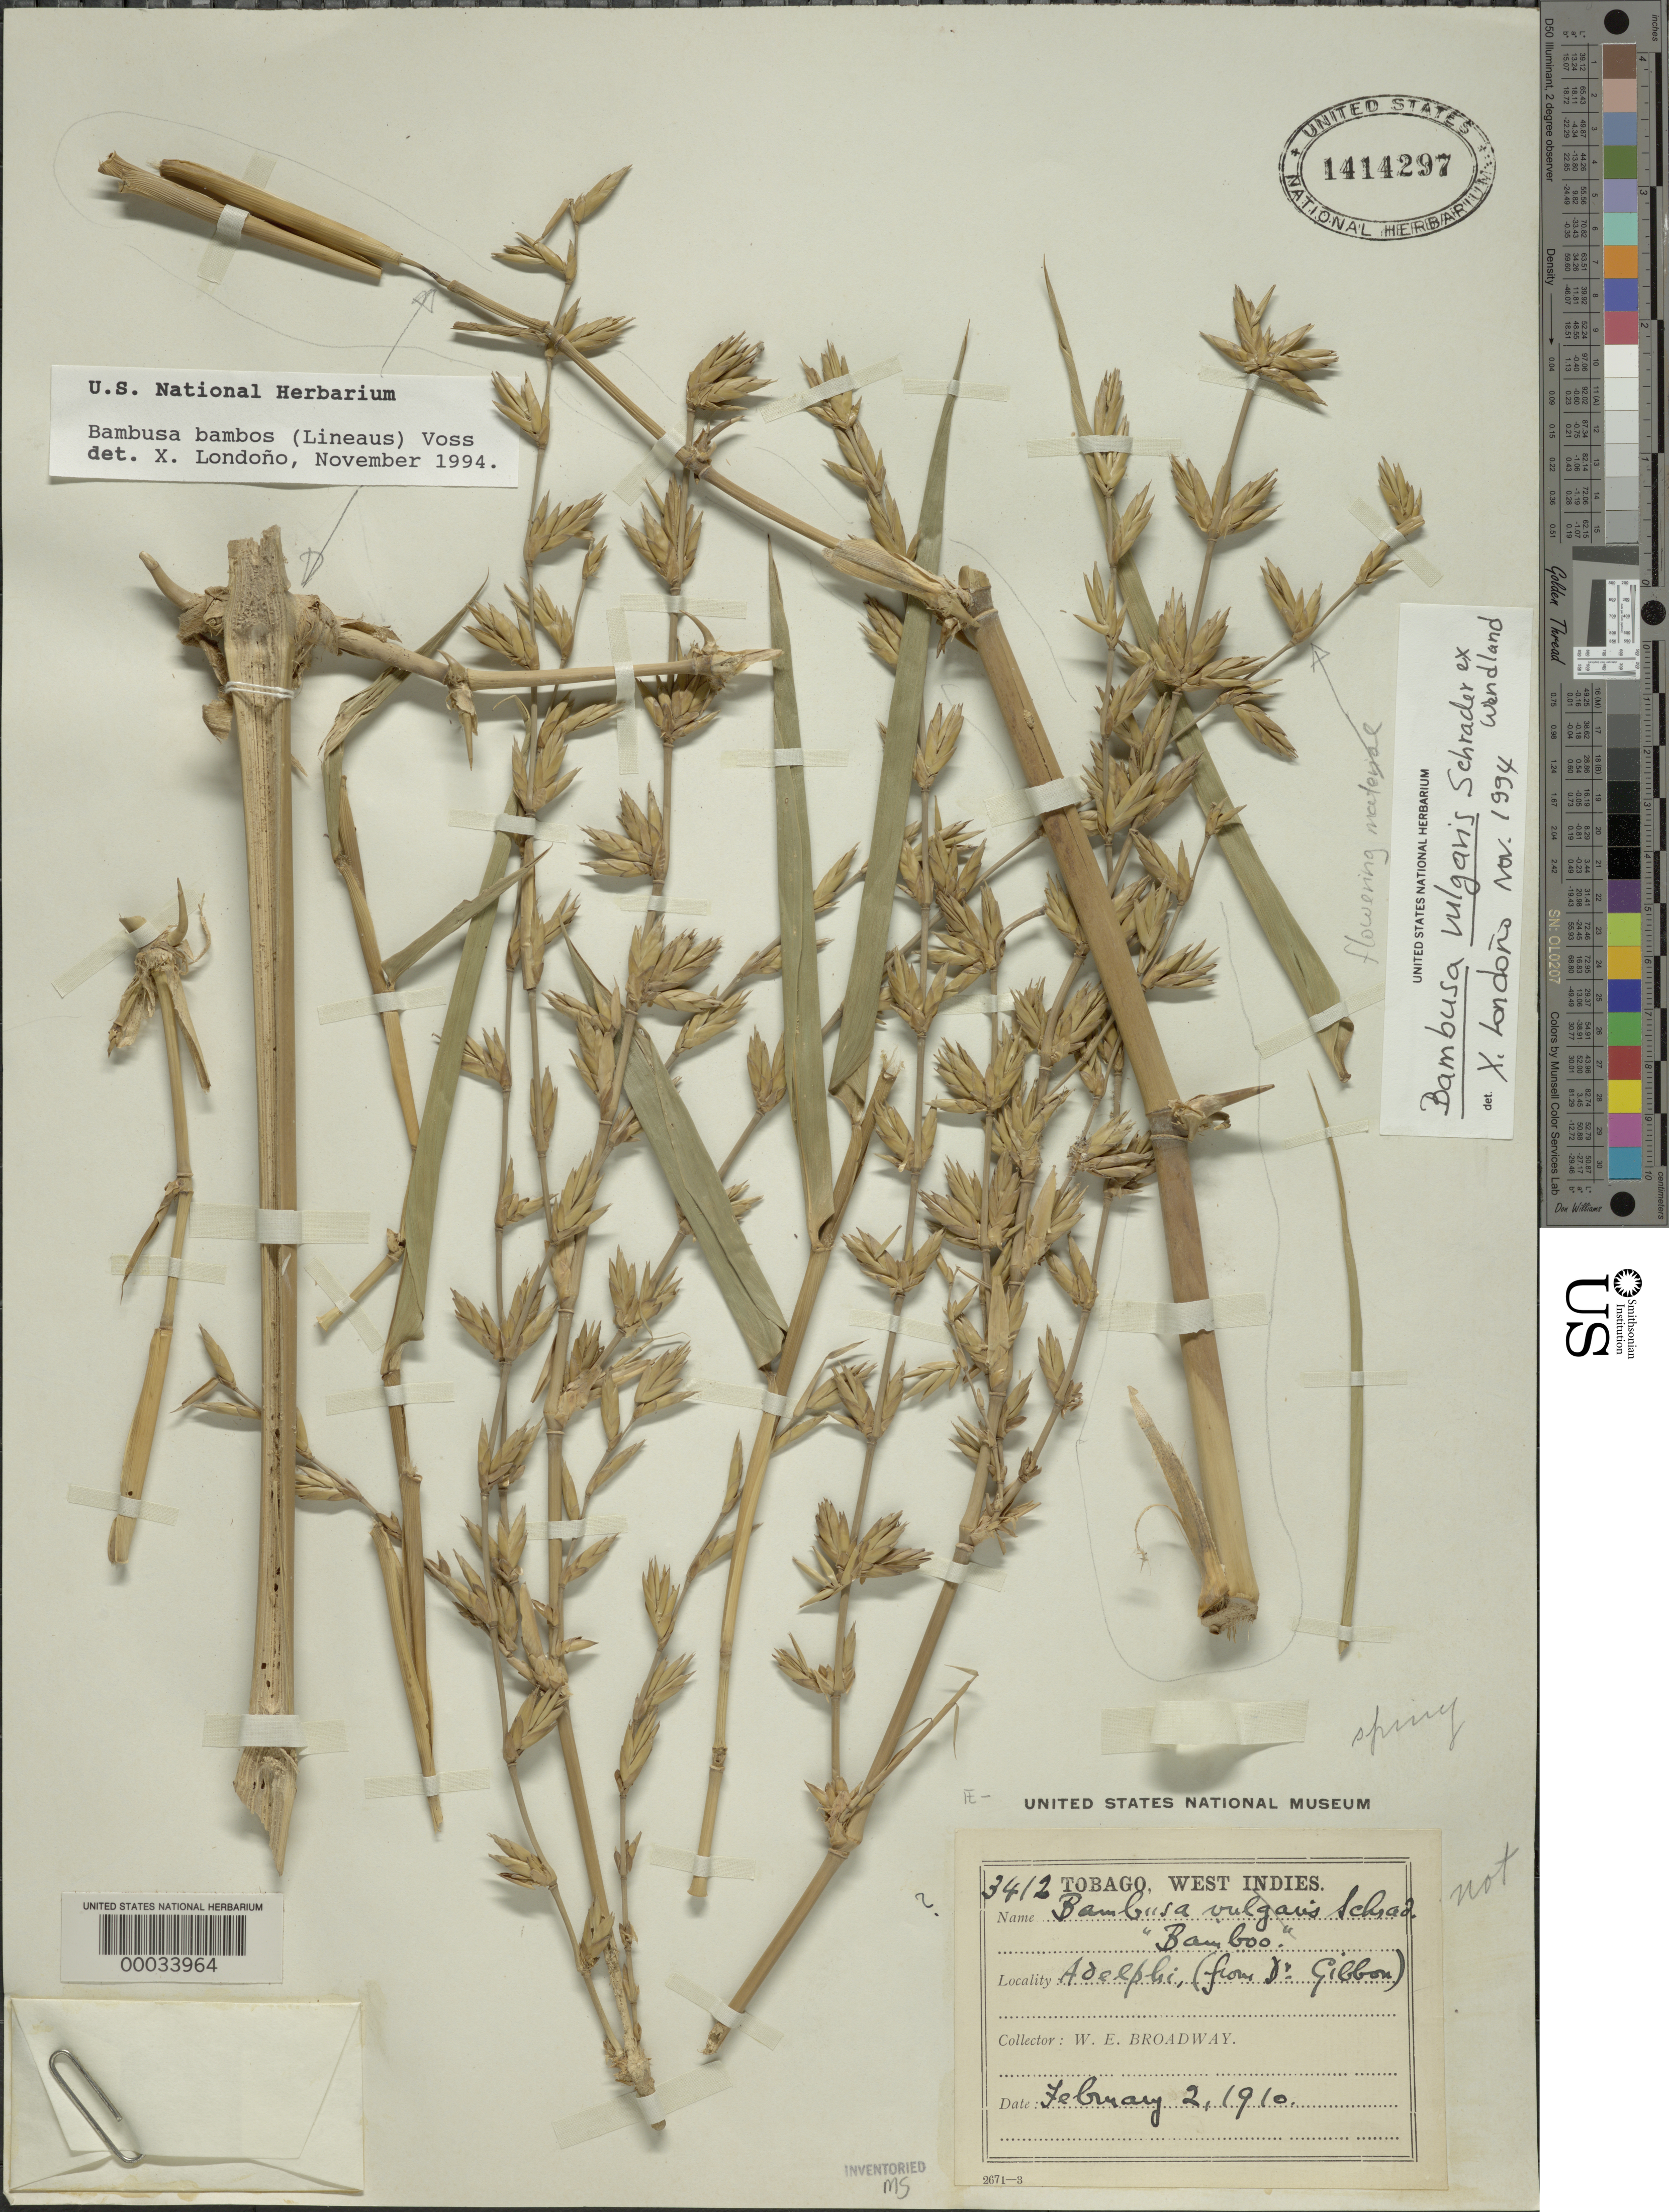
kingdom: Plantae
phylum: Tracheophyta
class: Liliopsida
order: Poales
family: Poaceae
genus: Bambusa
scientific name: Bambusa vulgaris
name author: Schrad. ex J.C. Wendl.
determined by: Londoño, X., (TULV), Jardin Botanico "Juan Maria Cespedes"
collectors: W. E. Broadway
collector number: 3412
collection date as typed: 02 Feb 1910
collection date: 1910-02-02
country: Trinidad and Tobago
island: Tobago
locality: Aoelphi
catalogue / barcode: US 1414297